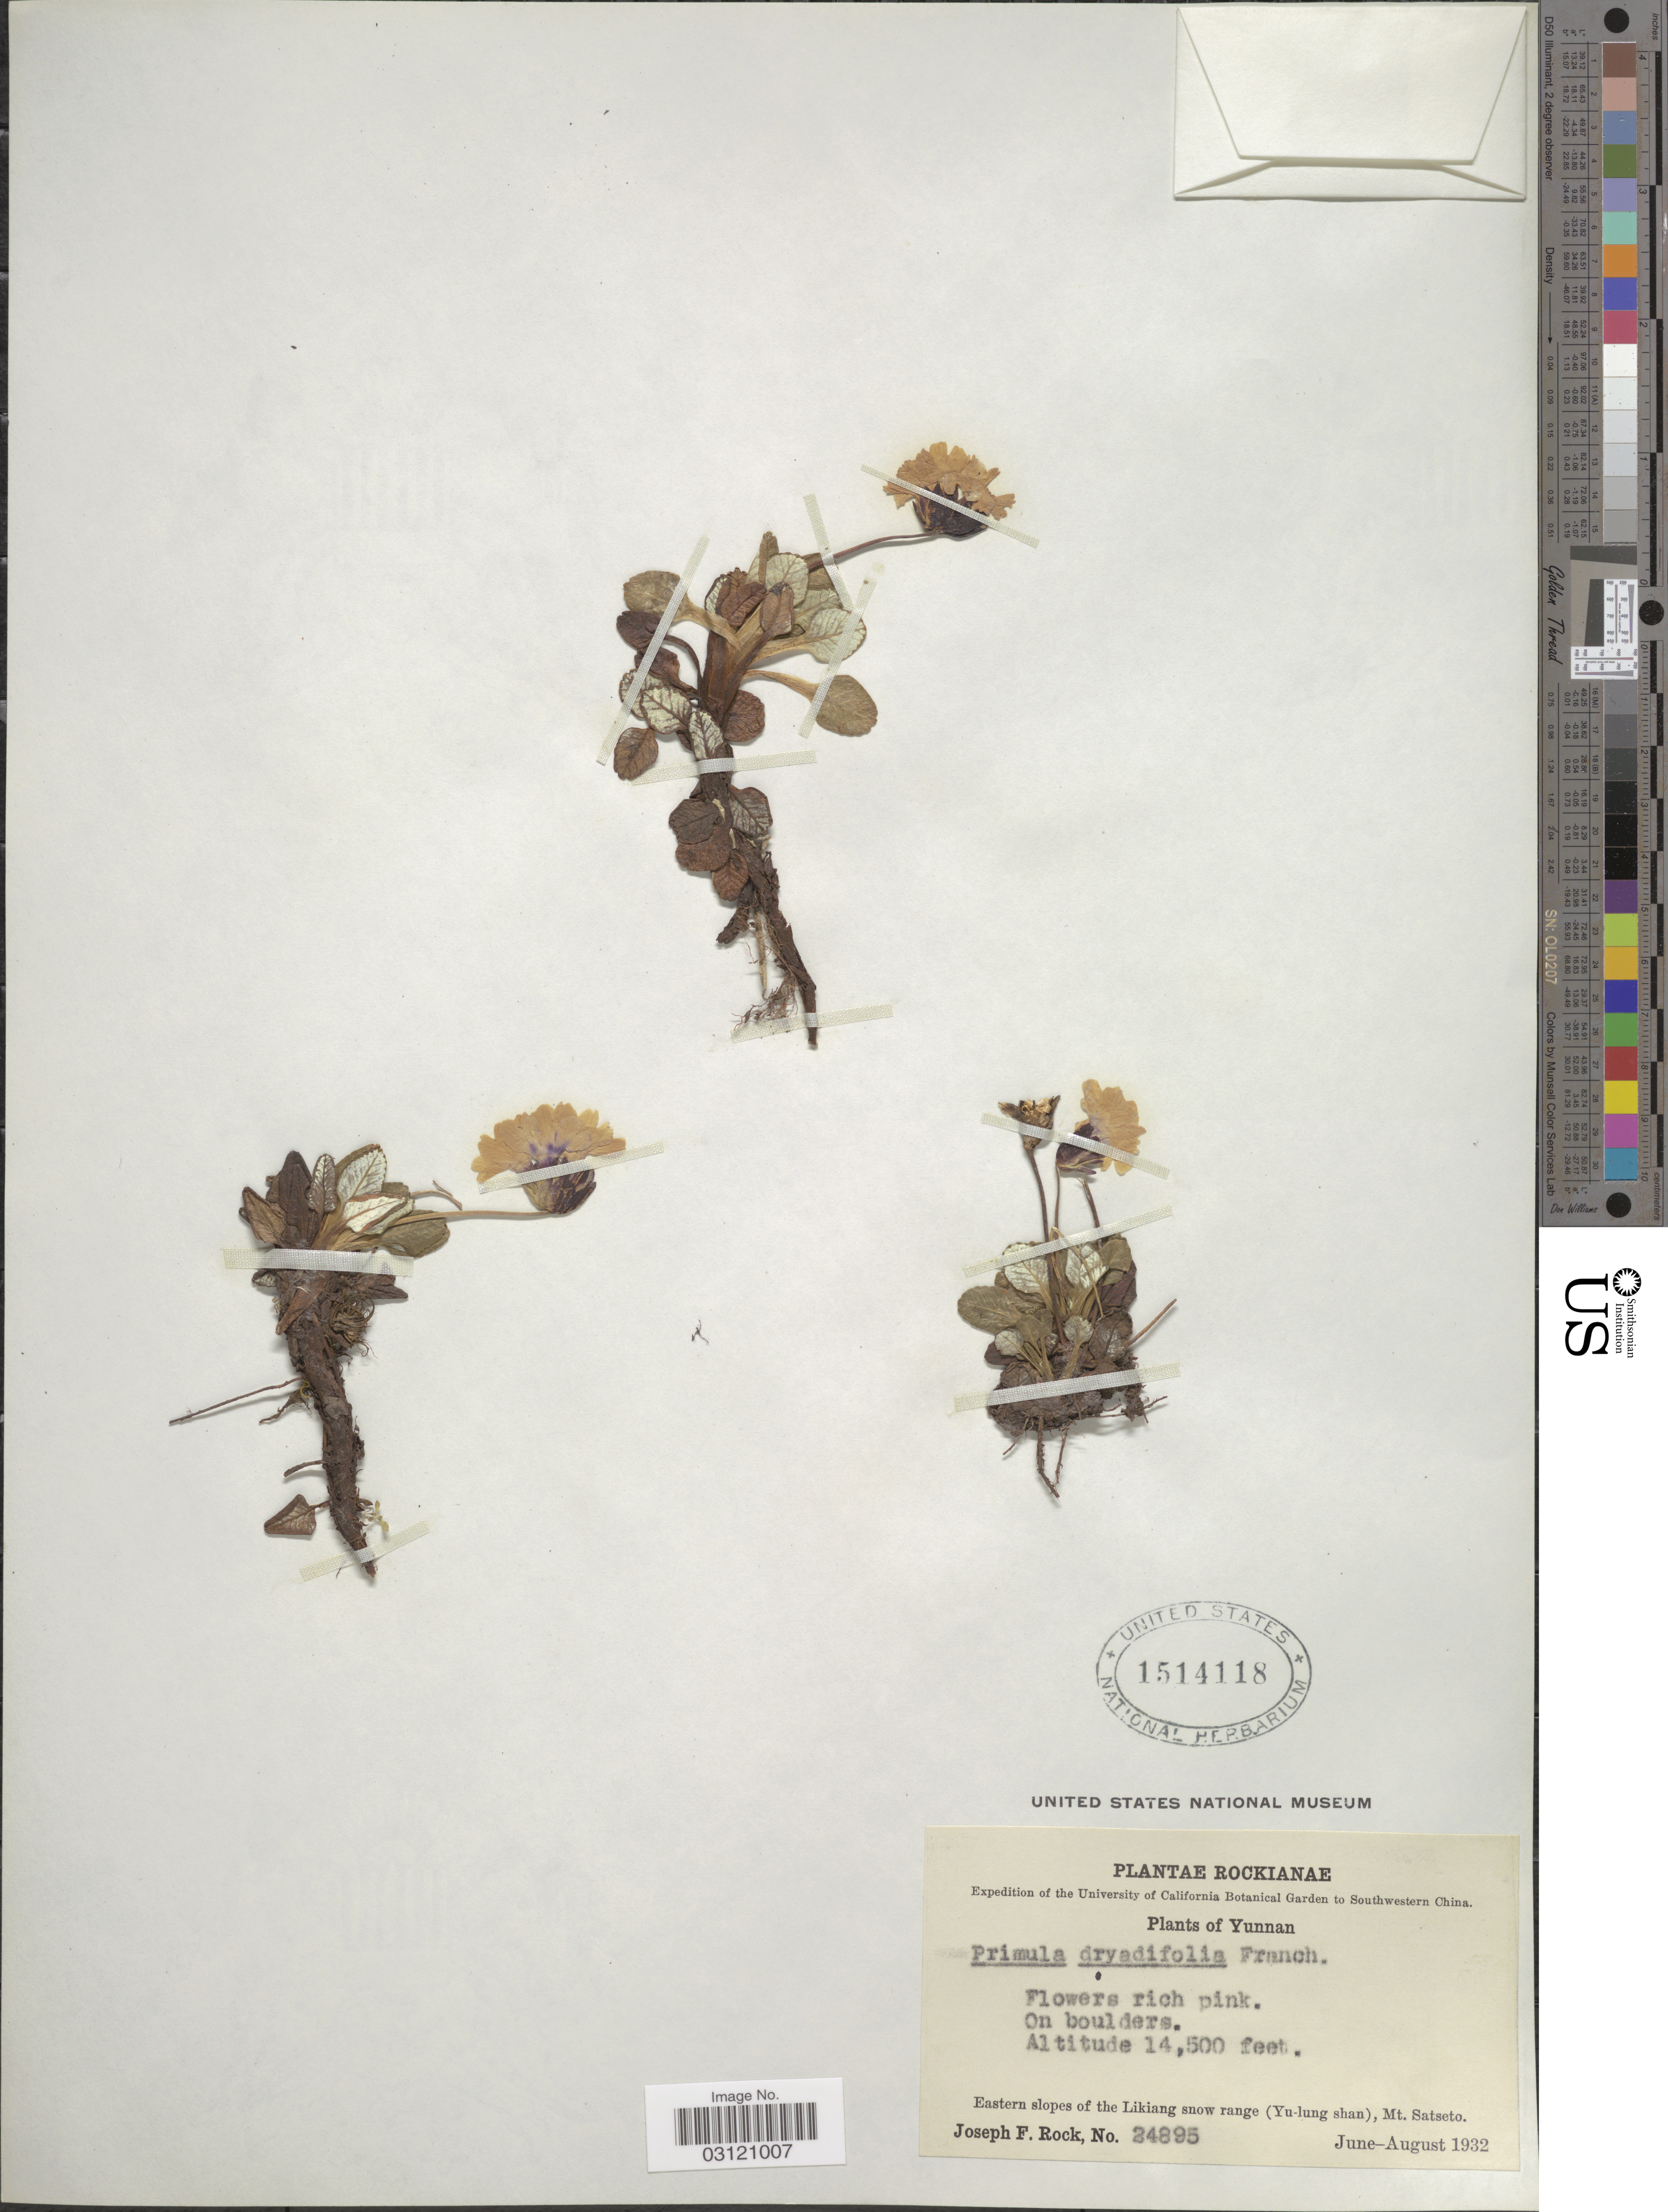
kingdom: Plantae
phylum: Tracheophyta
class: Magnoliopsida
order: Ericales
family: Primulaceae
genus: Primula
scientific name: Primula dryadifolia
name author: Franch.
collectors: J. F. Rock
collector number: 24895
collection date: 1932-06/1932-08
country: China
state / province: Yunnan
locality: Southwestern China. Eastern slopes of the Likiang snow range (Yu-lung shan), Mt. Satseto.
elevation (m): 4420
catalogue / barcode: US 1514118